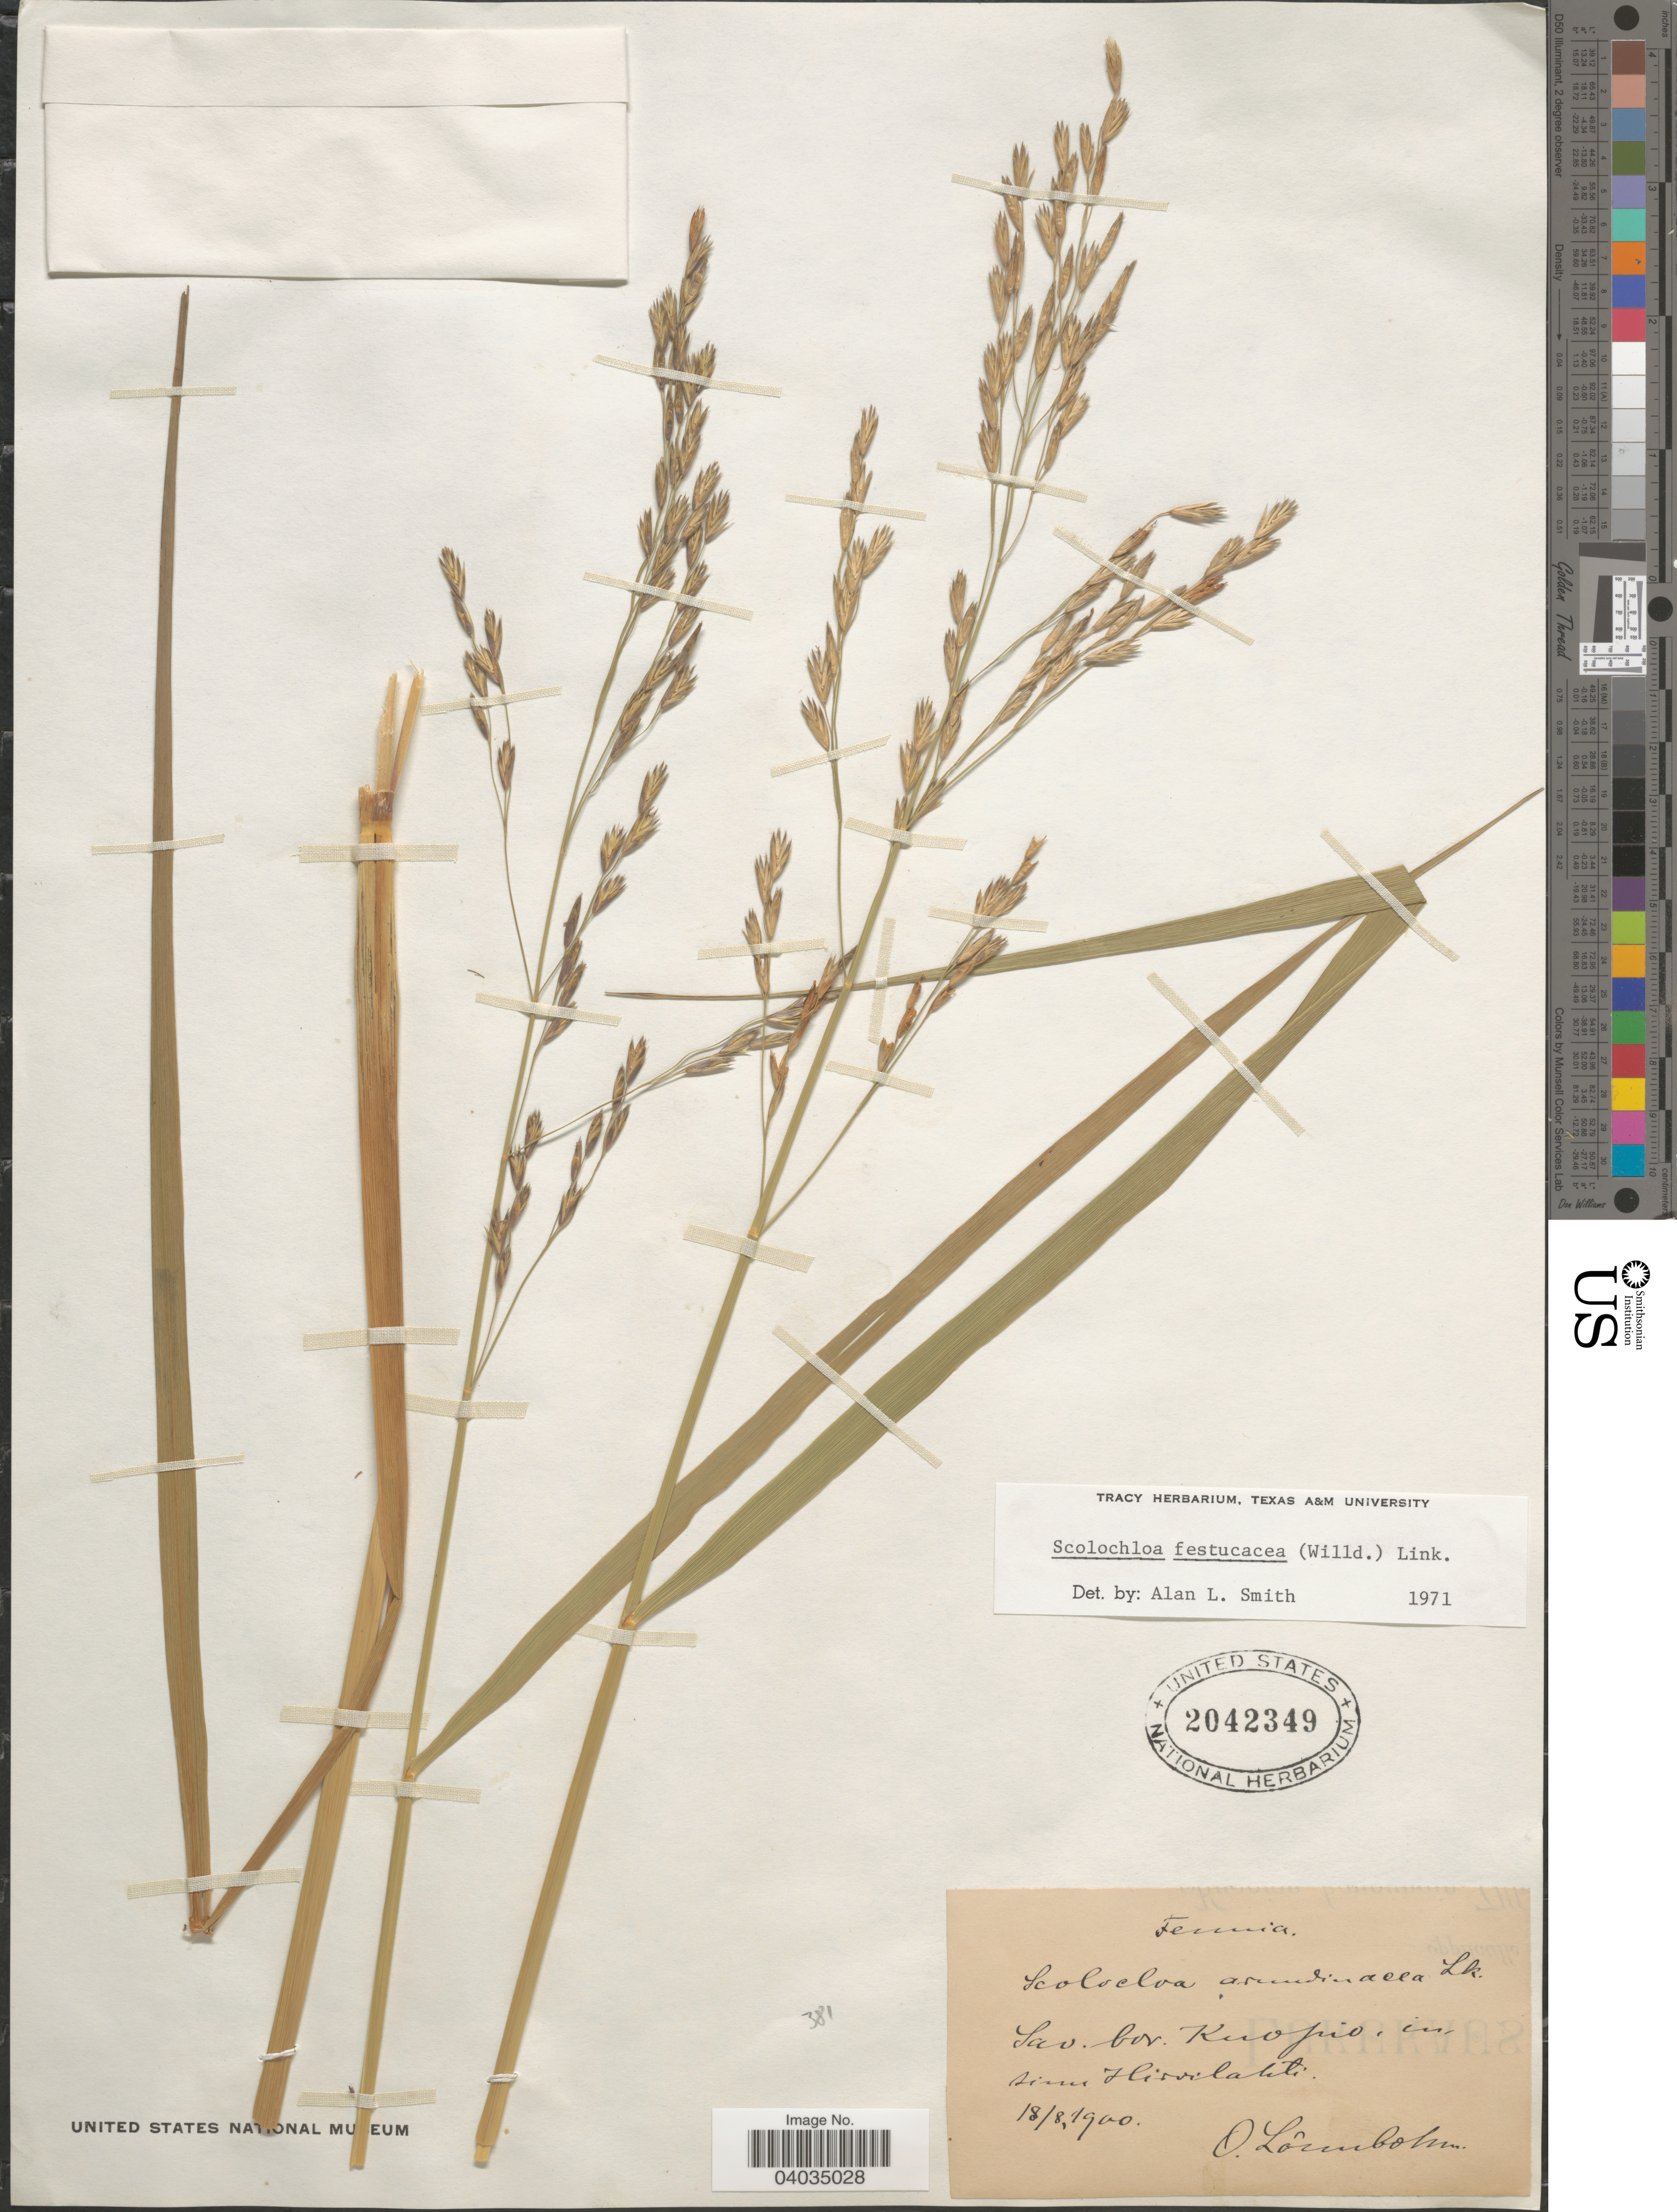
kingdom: Plantae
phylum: Tracheophyta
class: Liliopsida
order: Poales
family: Poaceae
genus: Scolochloa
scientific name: Scolochloa festucacea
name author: (Willd.) Link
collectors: O. Lönnbohm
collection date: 1900-08-18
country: Finland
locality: Fennia. Sav. bor. Knopio, in sinn Hirvilahti.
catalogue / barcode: US 2042349